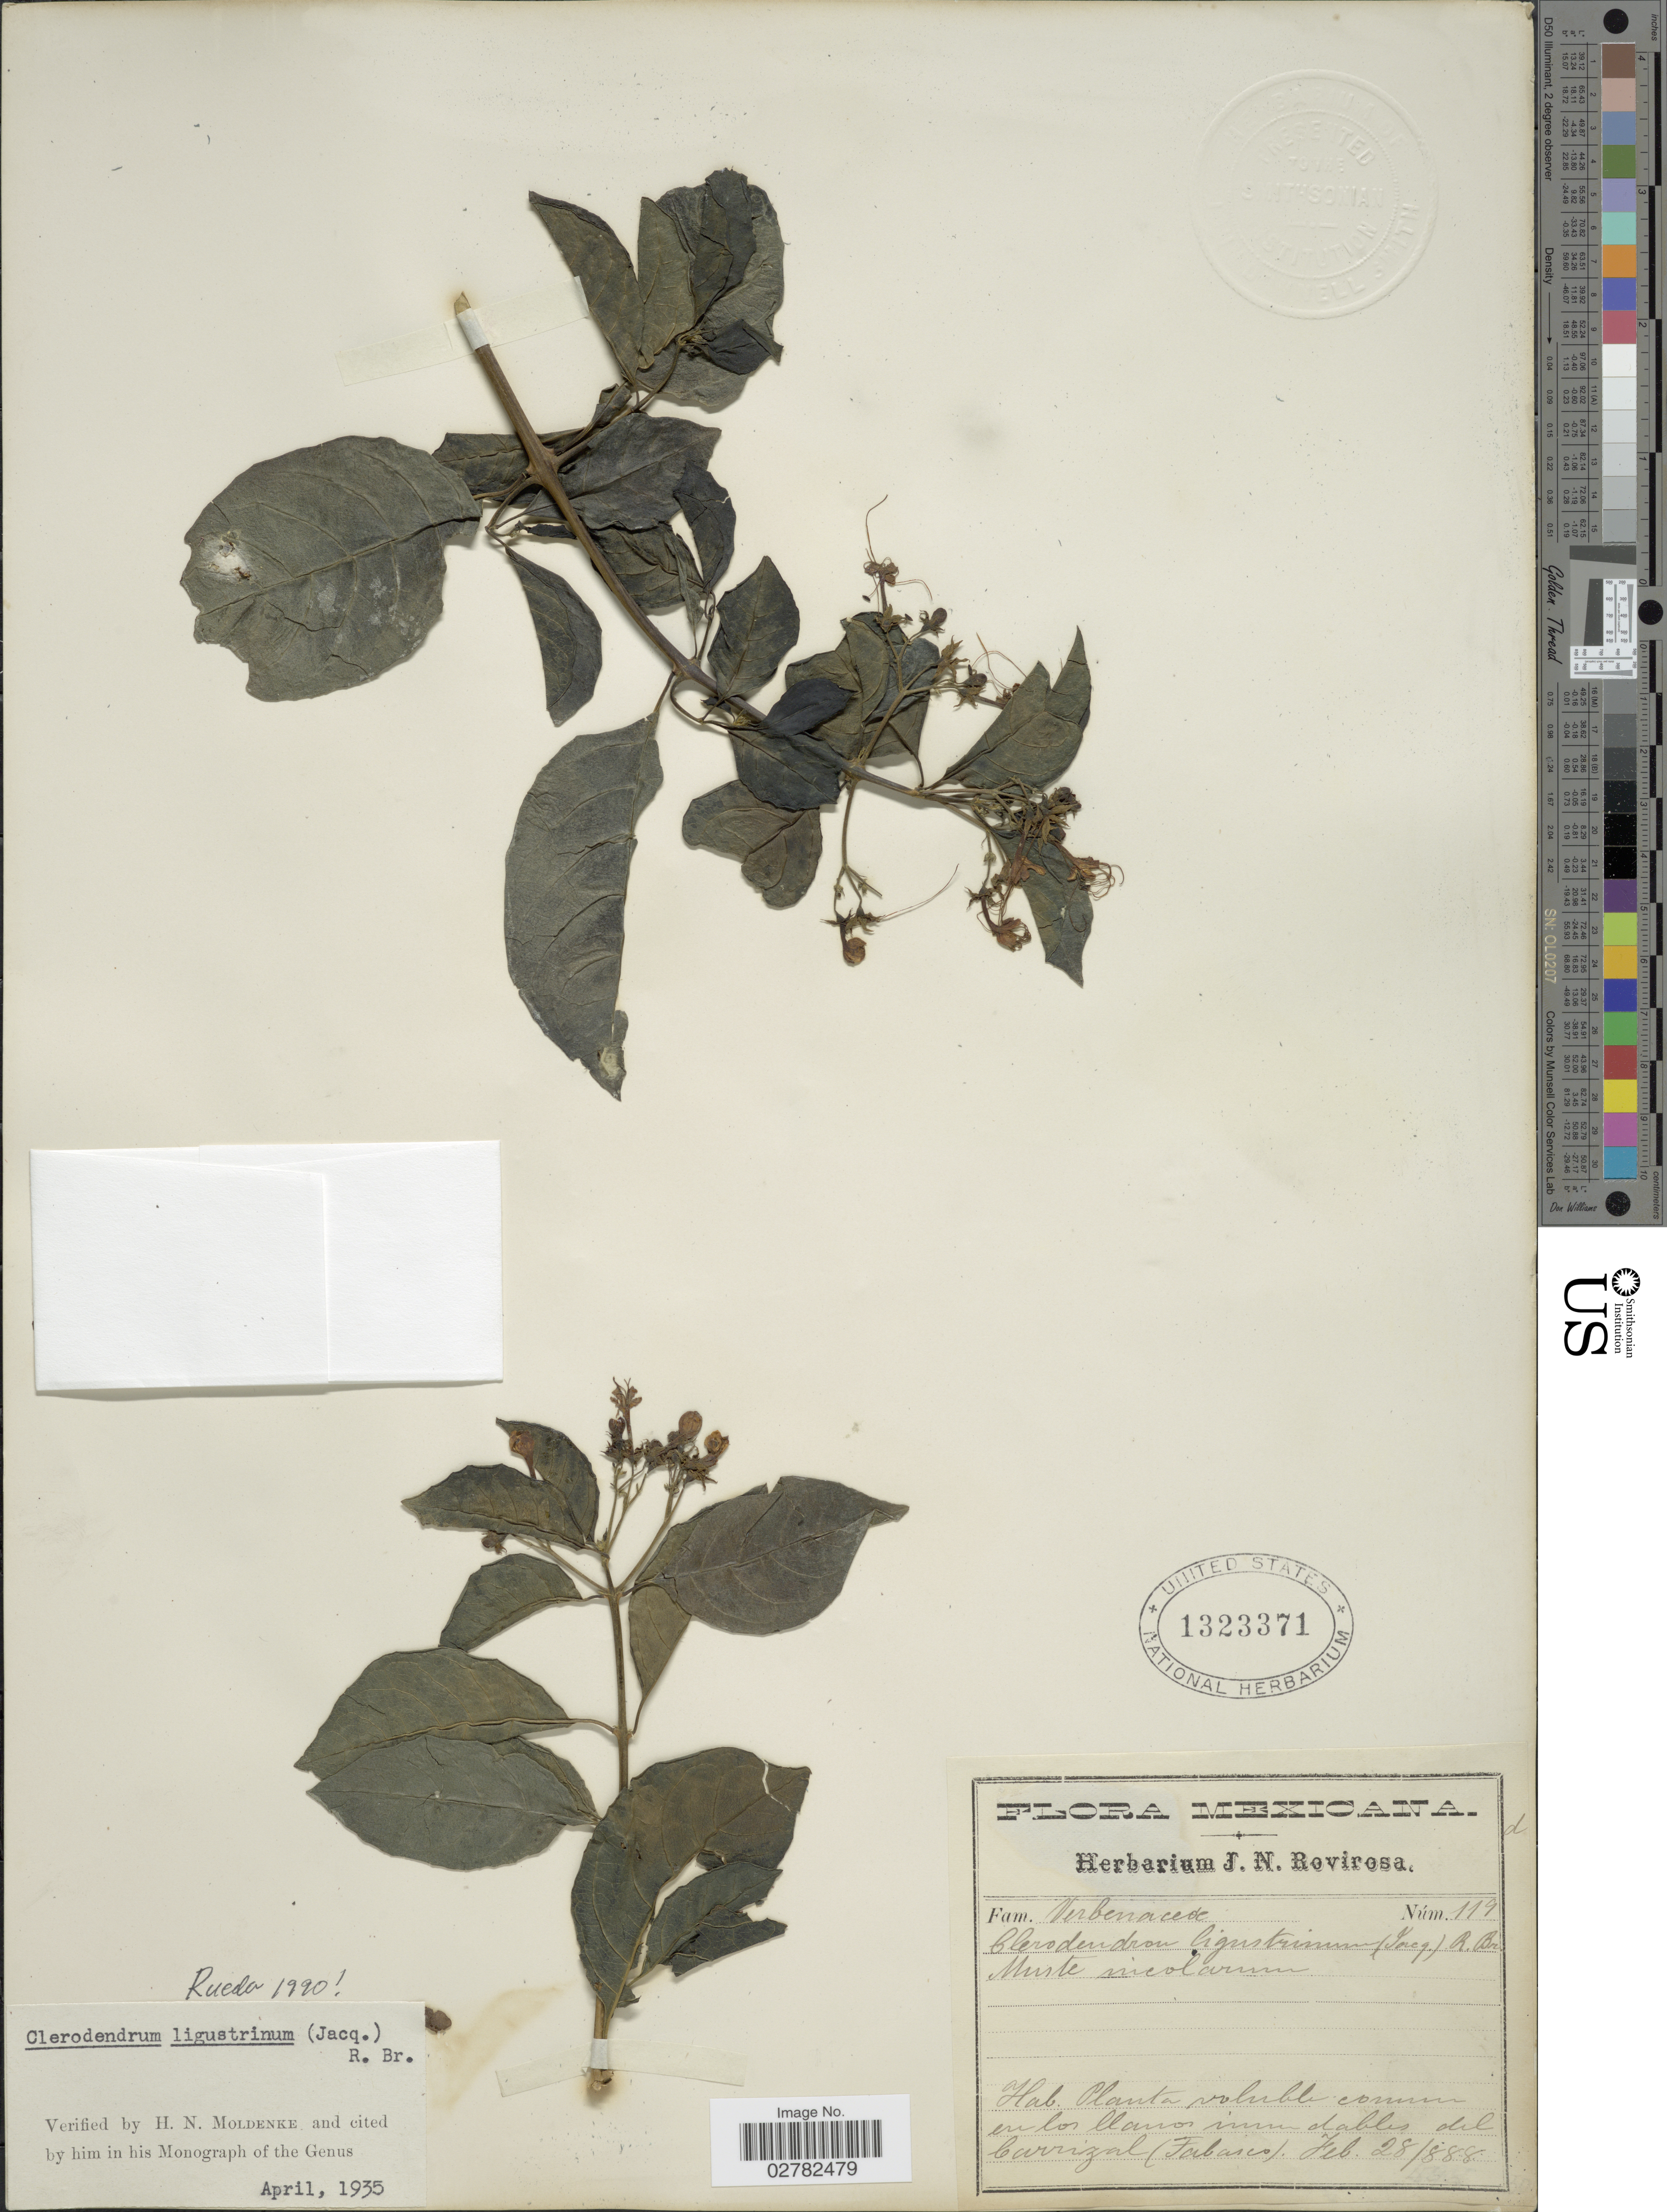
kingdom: Plantae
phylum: Tracheophyta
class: Magnoliopsida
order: Lamiales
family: Lamiaceae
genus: Clerodendrum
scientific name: Clerodendrum ligustrinum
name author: (Jacq.) R. Br.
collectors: ex herb. J. N. Rovirosa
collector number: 119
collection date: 1888-02-28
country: Mexico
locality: Planta voluble comun en los llanos inundables del Carrizal (Tabasco).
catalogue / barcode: US 1323371